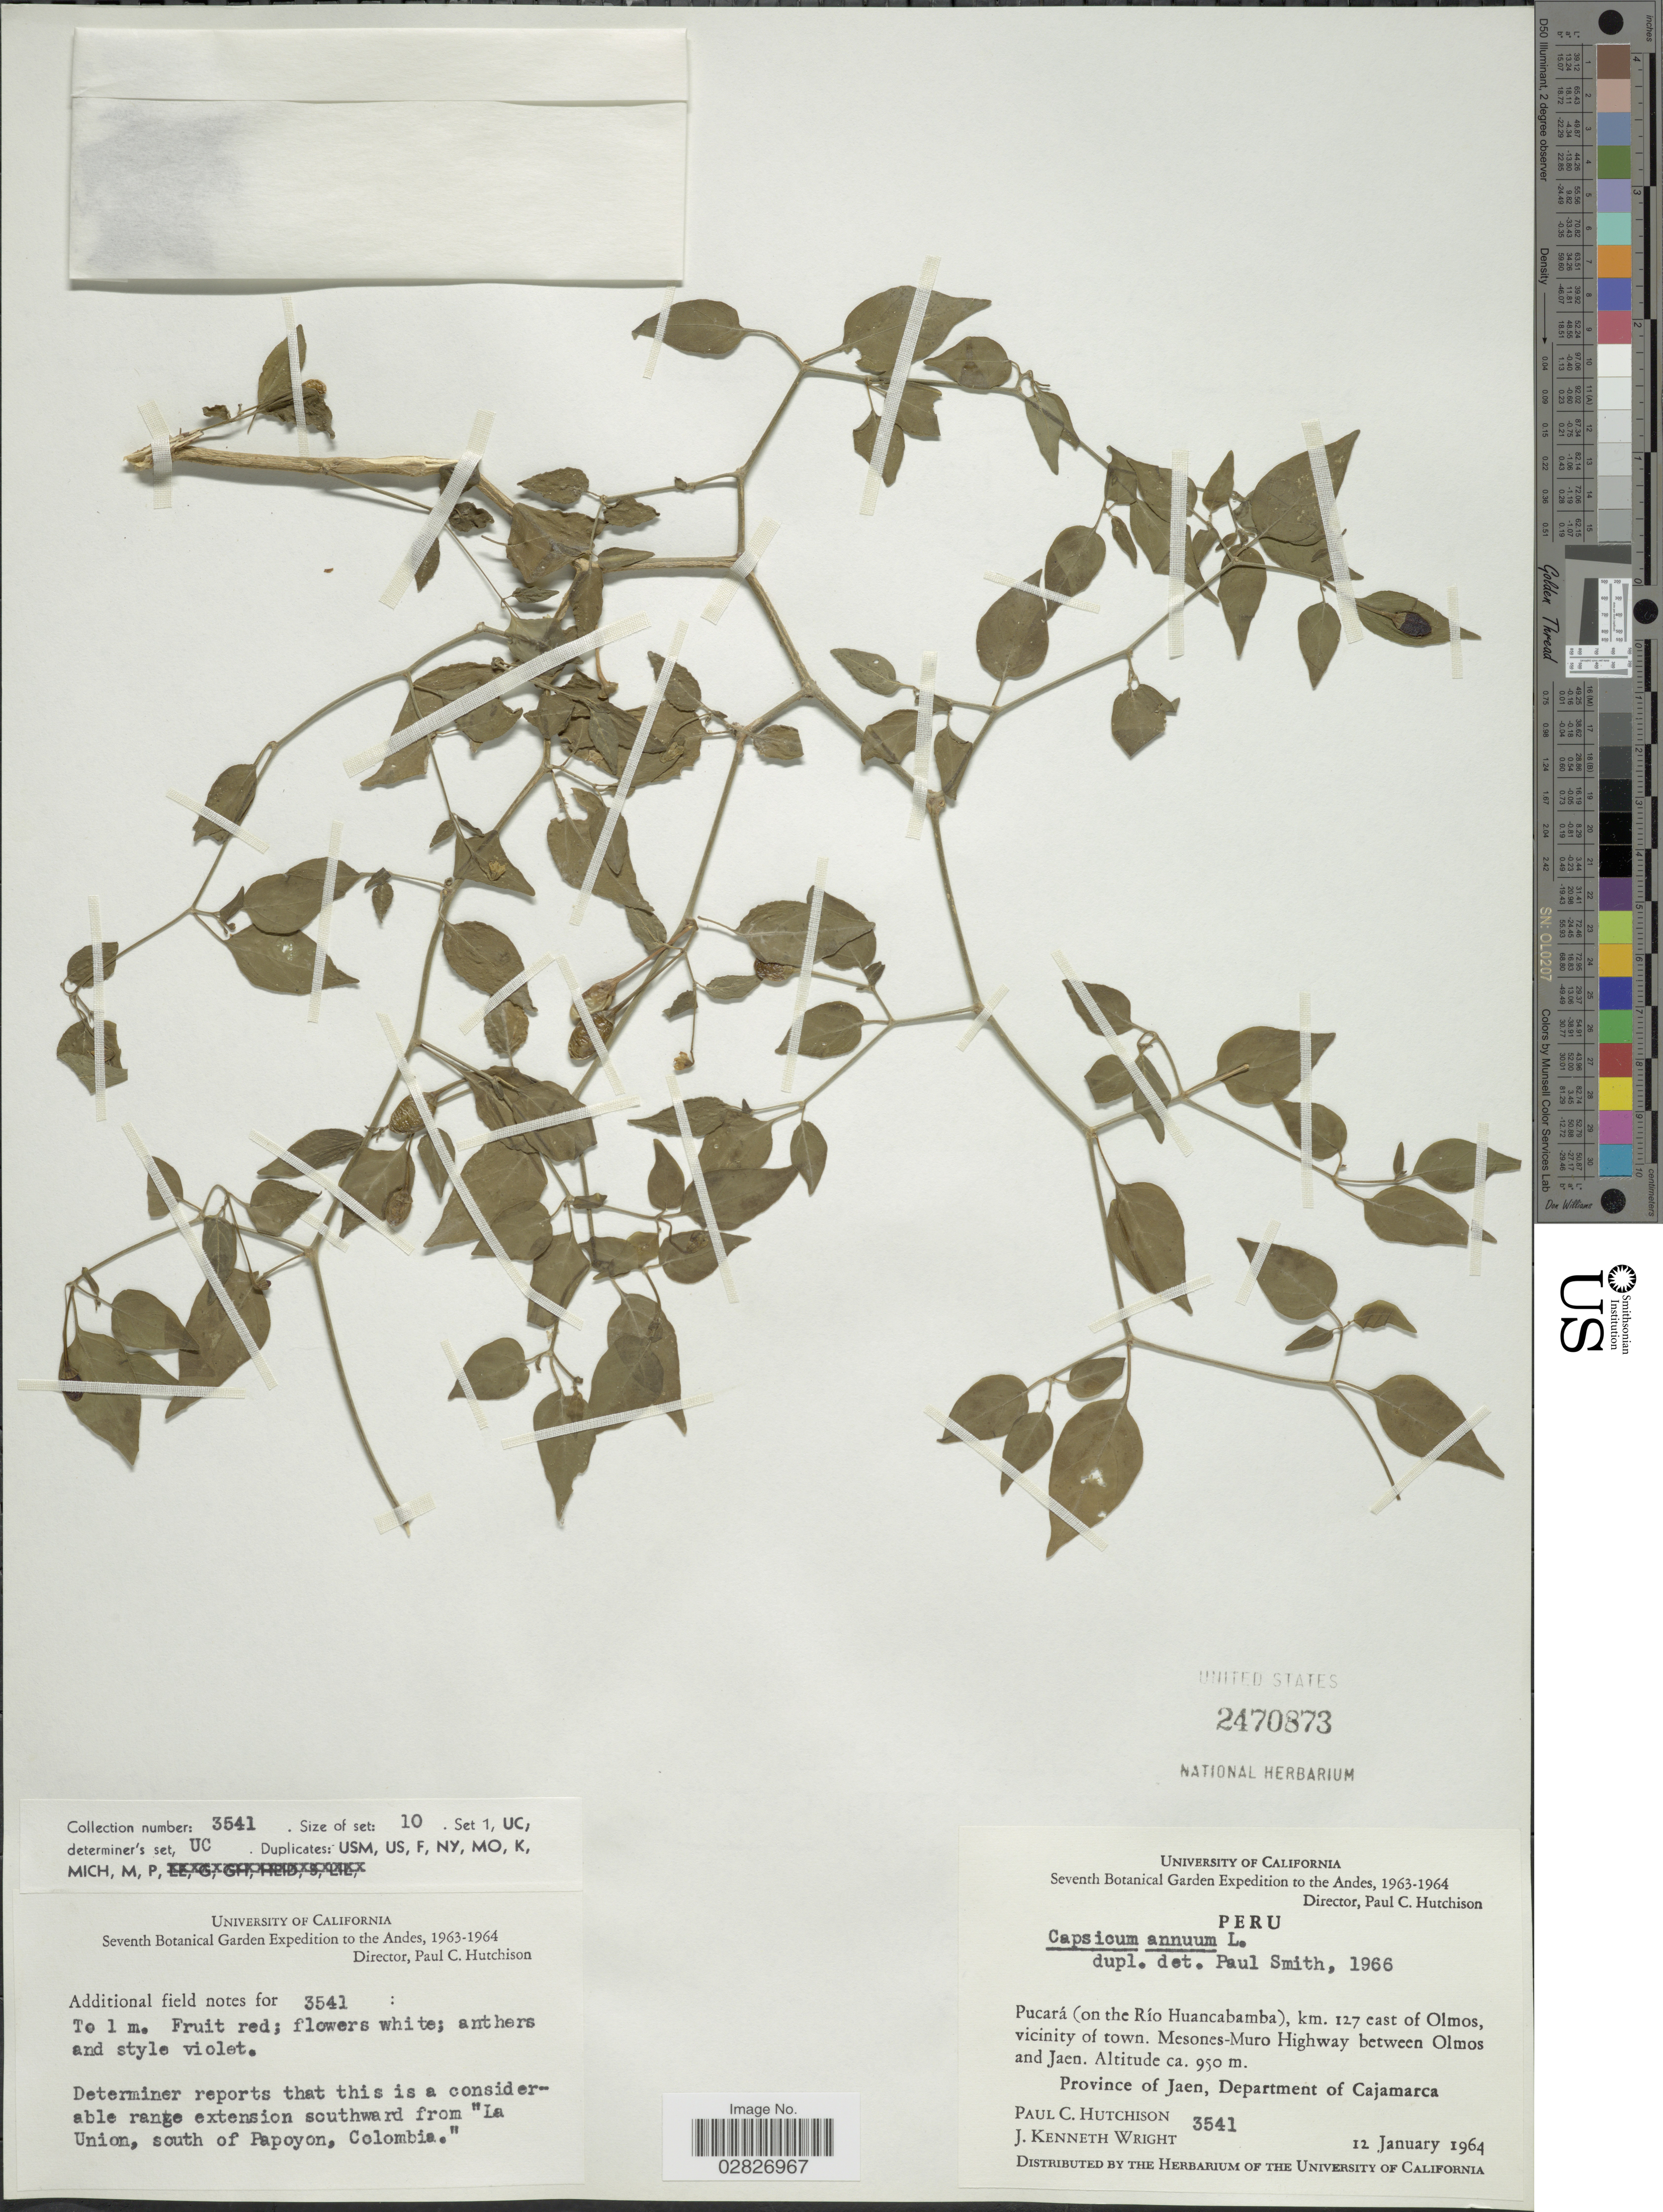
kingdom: Plantae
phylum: Tracheophyta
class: Magnoliopsida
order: Solanales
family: Solanaceae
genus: Capsicum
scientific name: Capsicum annuum 'Habanero'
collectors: P. C. Hutchison & J. K. Wright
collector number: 3541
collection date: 1964-01-12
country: Peru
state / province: Cajamarca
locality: Pucará (on the Río Huancabamba), km. 127 east of Olmos, vicinity of town, Mesones-Muro Highway between Olmos en Jaen, Province of Jaen, Department of Cajamarca.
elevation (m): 950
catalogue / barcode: US 2470873